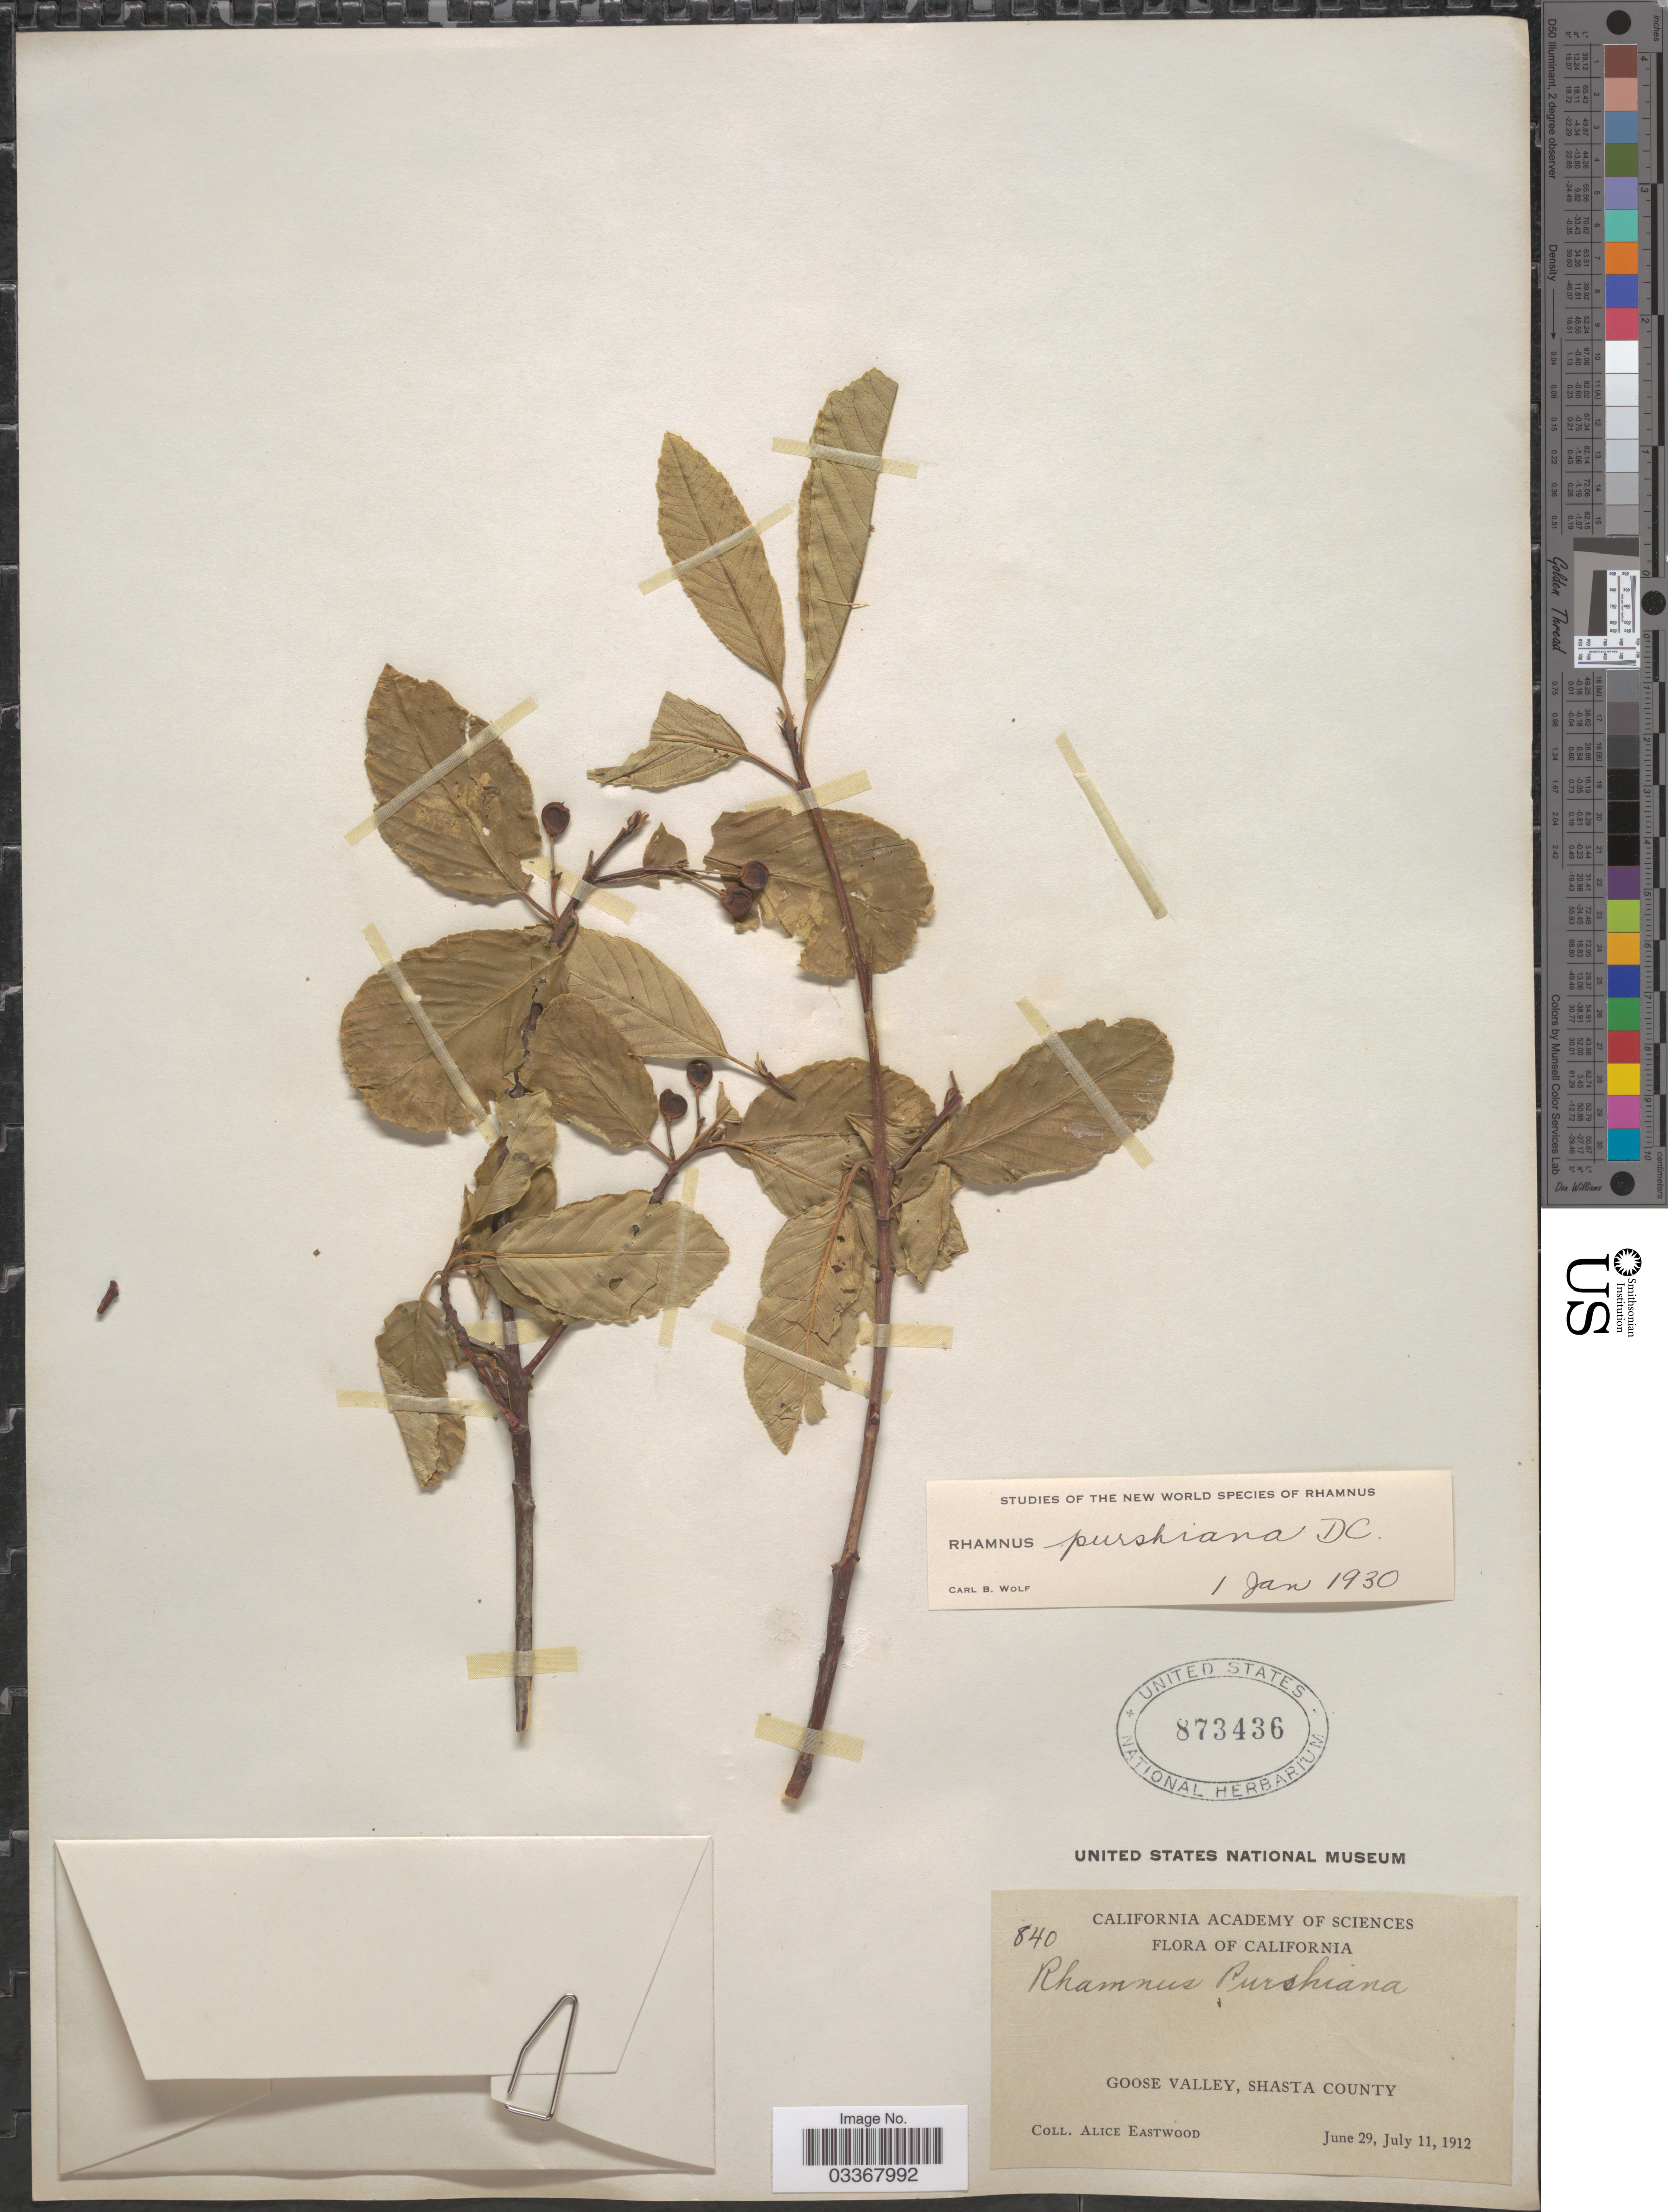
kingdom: Plantae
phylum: Tracheophyta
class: Magnoliopsida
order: Rosales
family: Rhamnaceae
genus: Frangula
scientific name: Frangula purshiana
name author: (DC.) A. Gray ex J.G. Cooper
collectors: A. Eastwood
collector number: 840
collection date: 1912-06-29/1912-07-11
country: United States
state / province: California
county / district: Shasta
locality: Goose Valley, Shasta County.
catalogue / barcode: US 873436